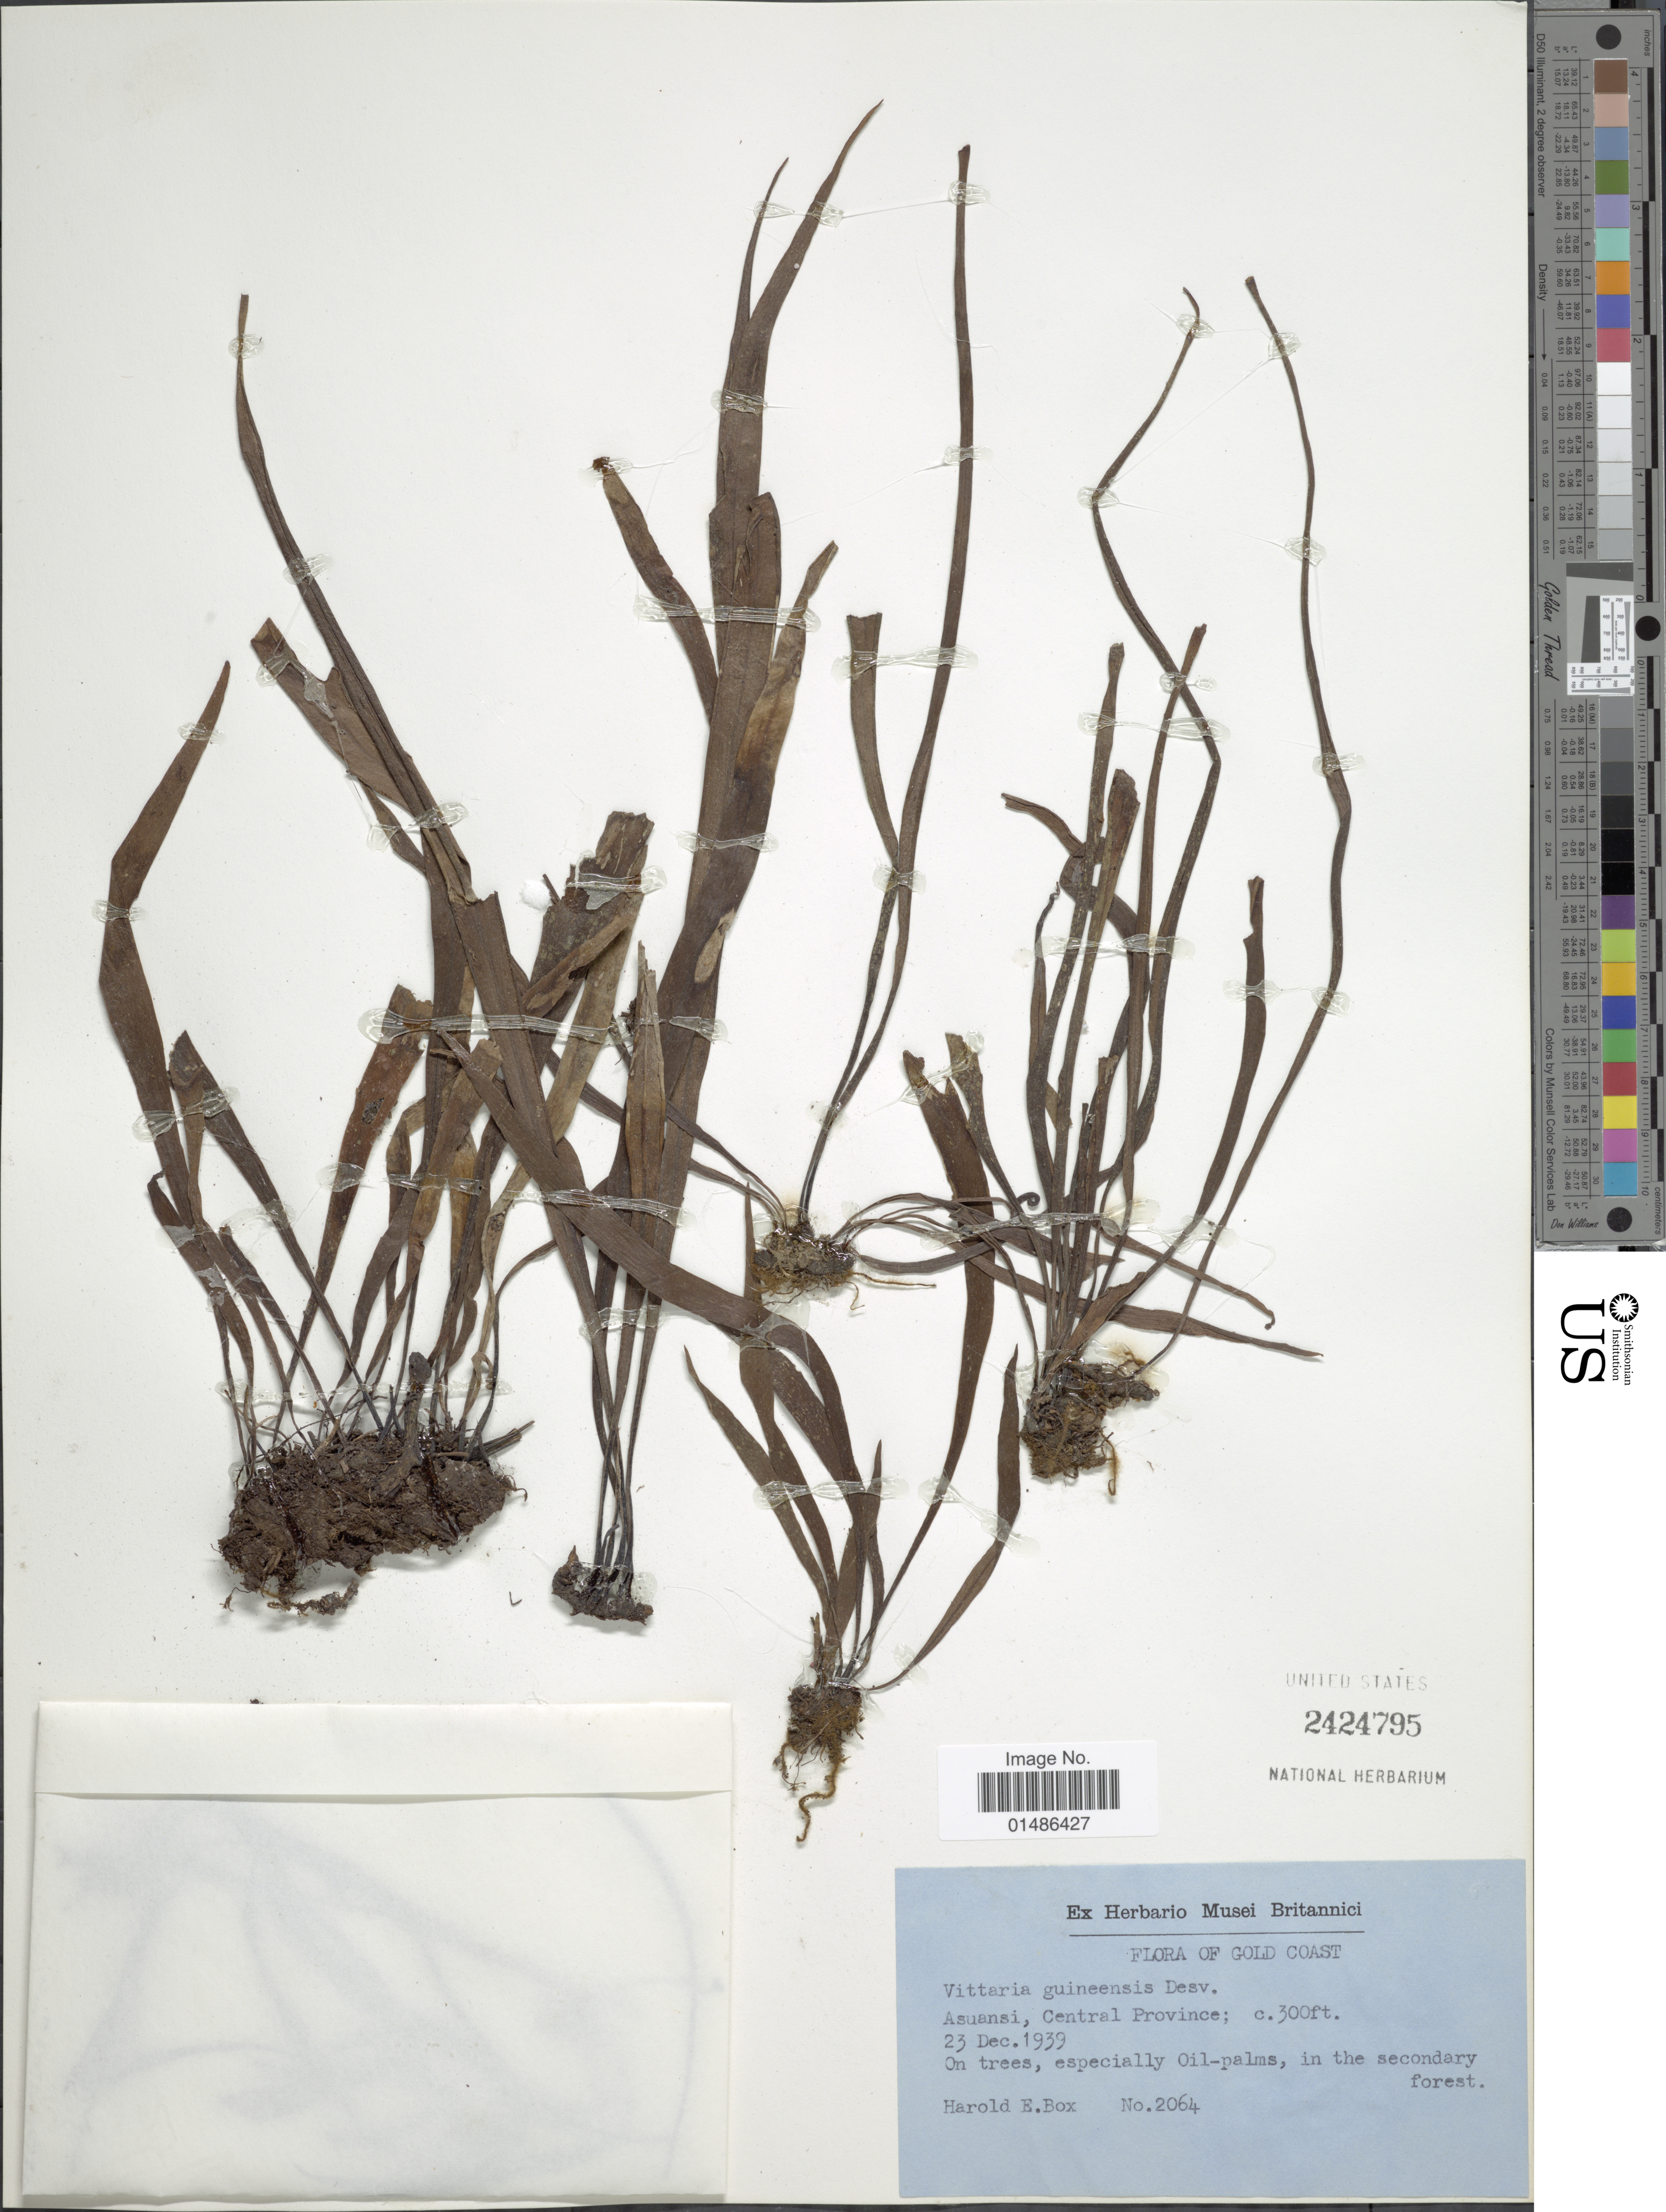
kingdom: Plantae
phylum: Tracheophyta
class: Polypodiopsida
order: Polypodiales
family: Pteridaceae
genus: Haplopteris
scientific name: Haplopteris guineensis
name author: (Desv.) E.H. Crane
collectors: H. E. Box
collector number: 2064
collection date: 1939-12-23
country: Ghana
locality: Gold Coast. Asuansi, Central Province.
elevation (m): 91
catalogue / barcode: US 2424795